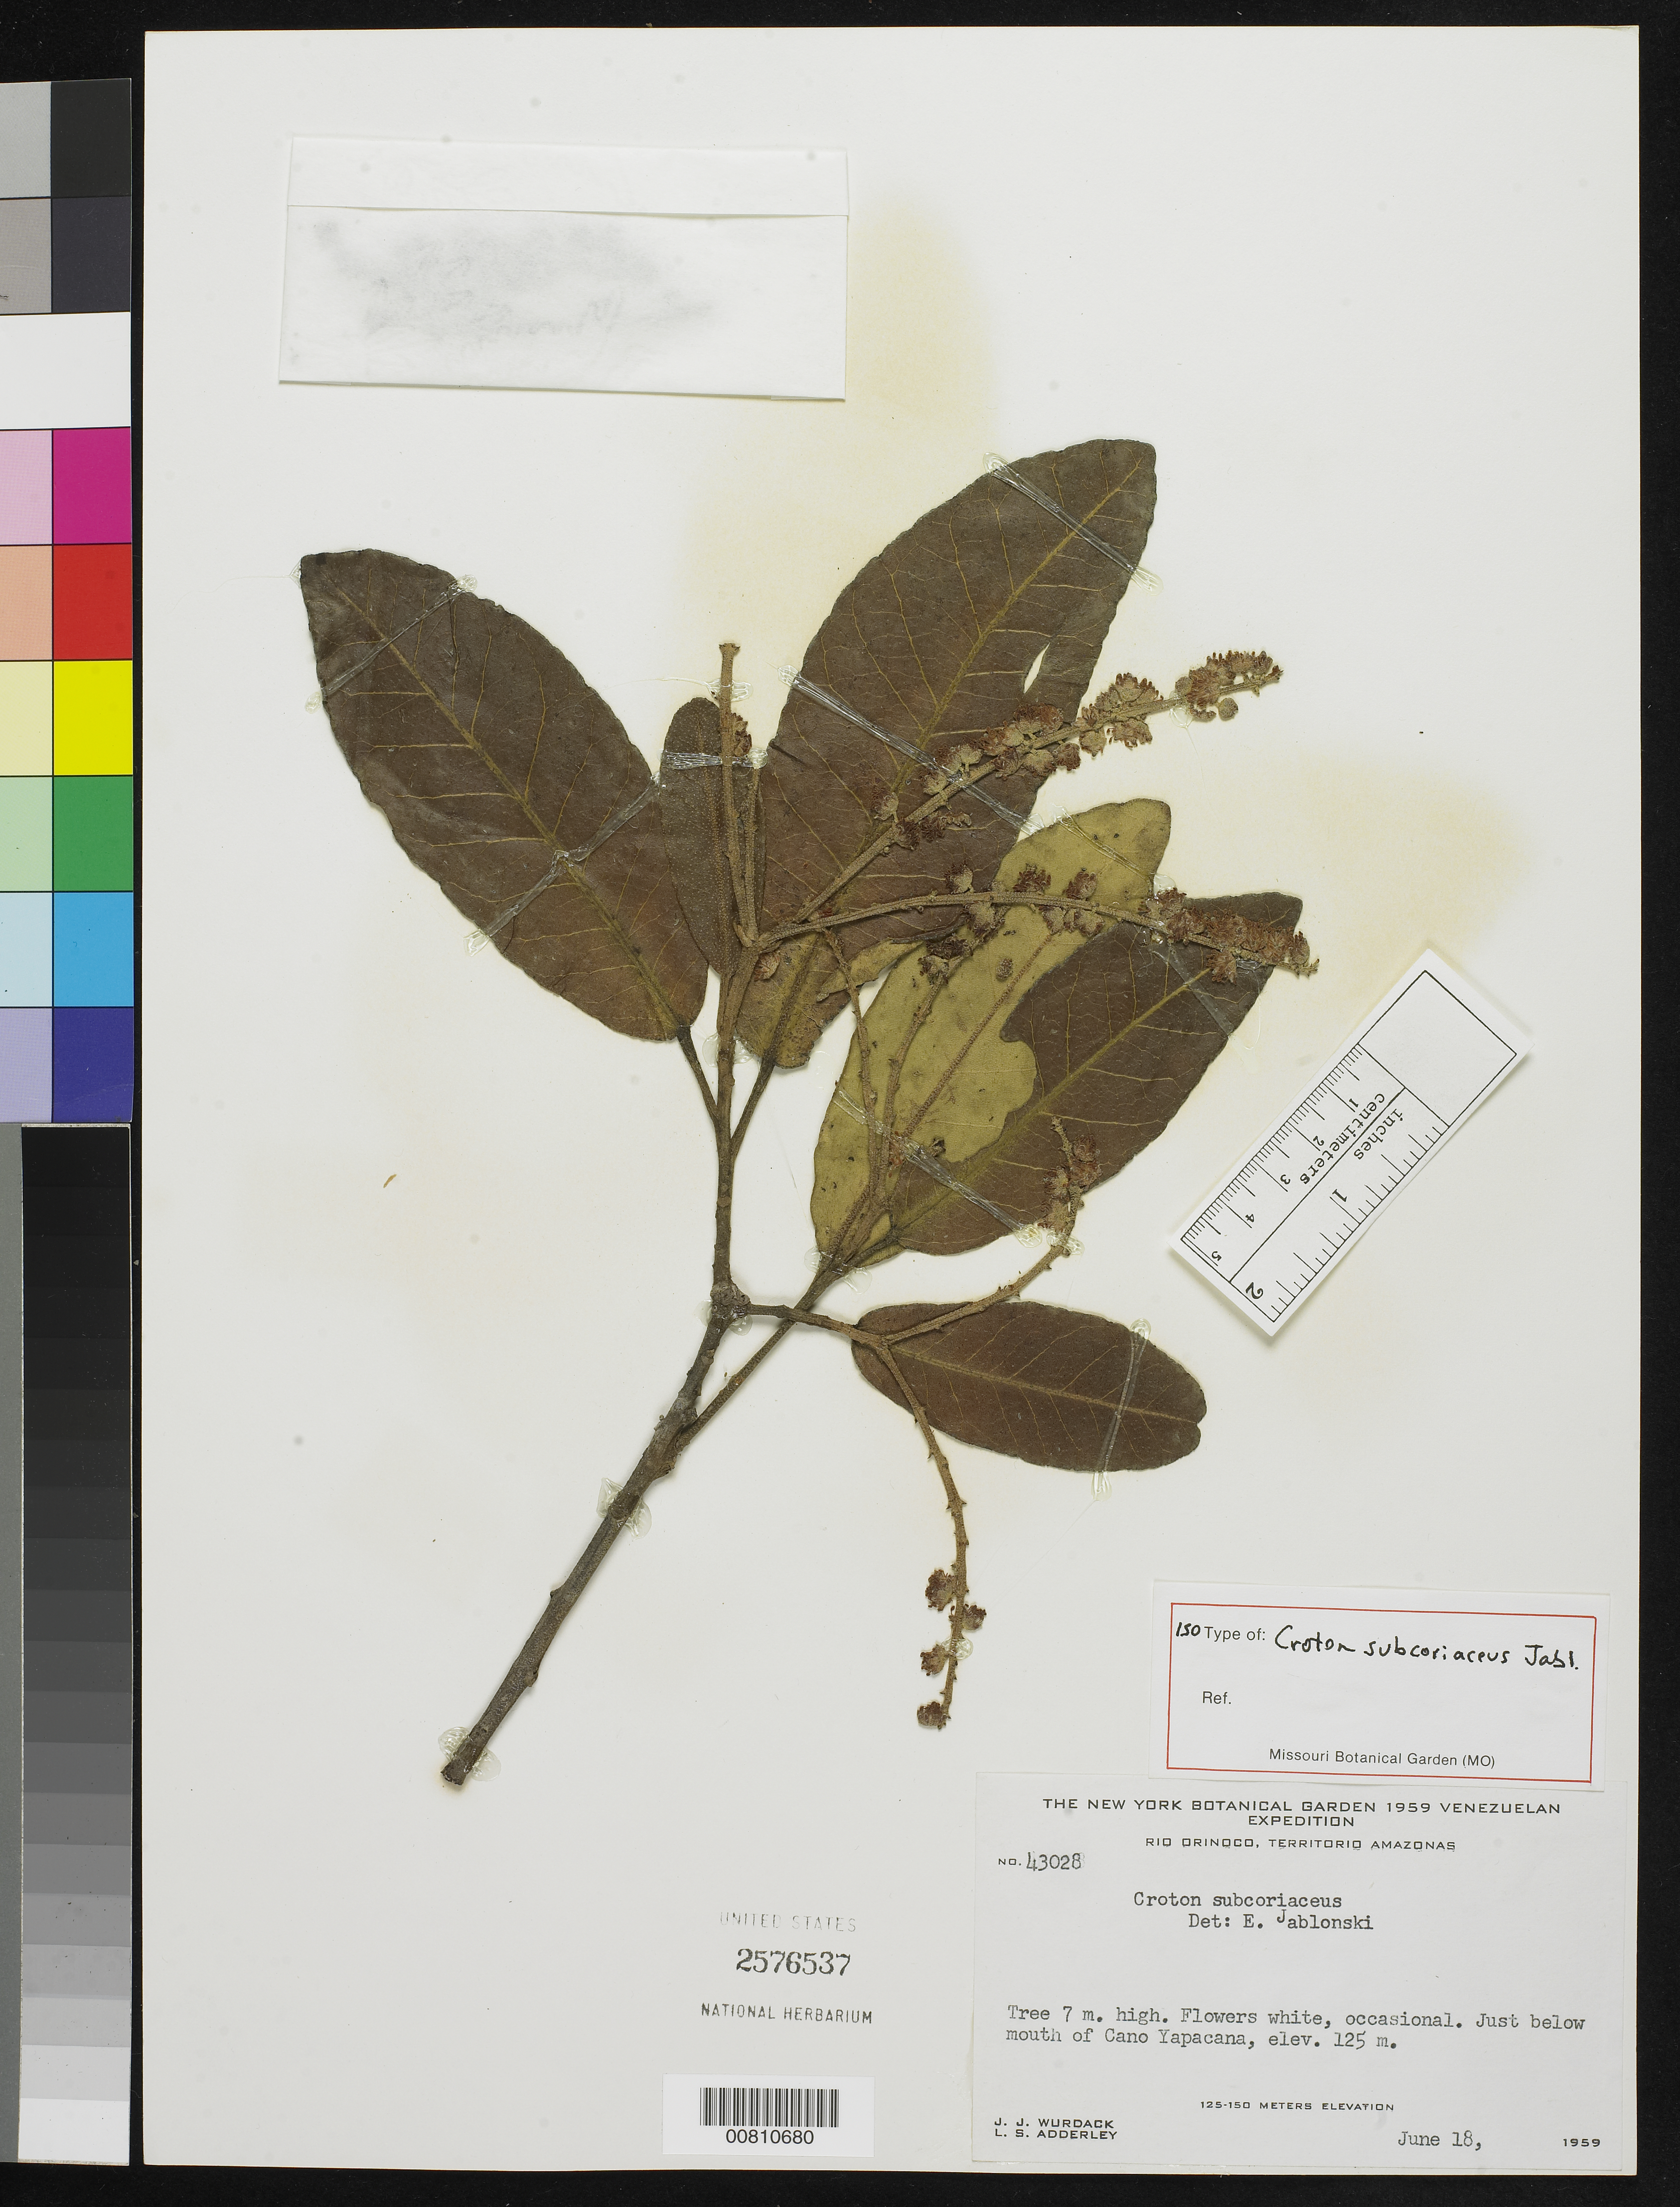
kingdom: Plantae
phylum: Tracheophyta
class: Magnoliopsida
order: Malpighiales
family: Euphorbiaceae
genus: Croton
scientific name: Croton subcoriaceus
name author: Jablonski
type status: Isotype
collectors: J. J. Wurdack & L. S. Adderley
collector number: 43028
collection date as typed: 18 Jun 1959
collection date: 1959-06-18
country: Venezuela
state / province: Amazonas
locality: Rio Orinoco, Territorio Amazonas. Just below mouth of Cano Yapacana.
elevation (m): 125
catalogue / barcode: US 2576537